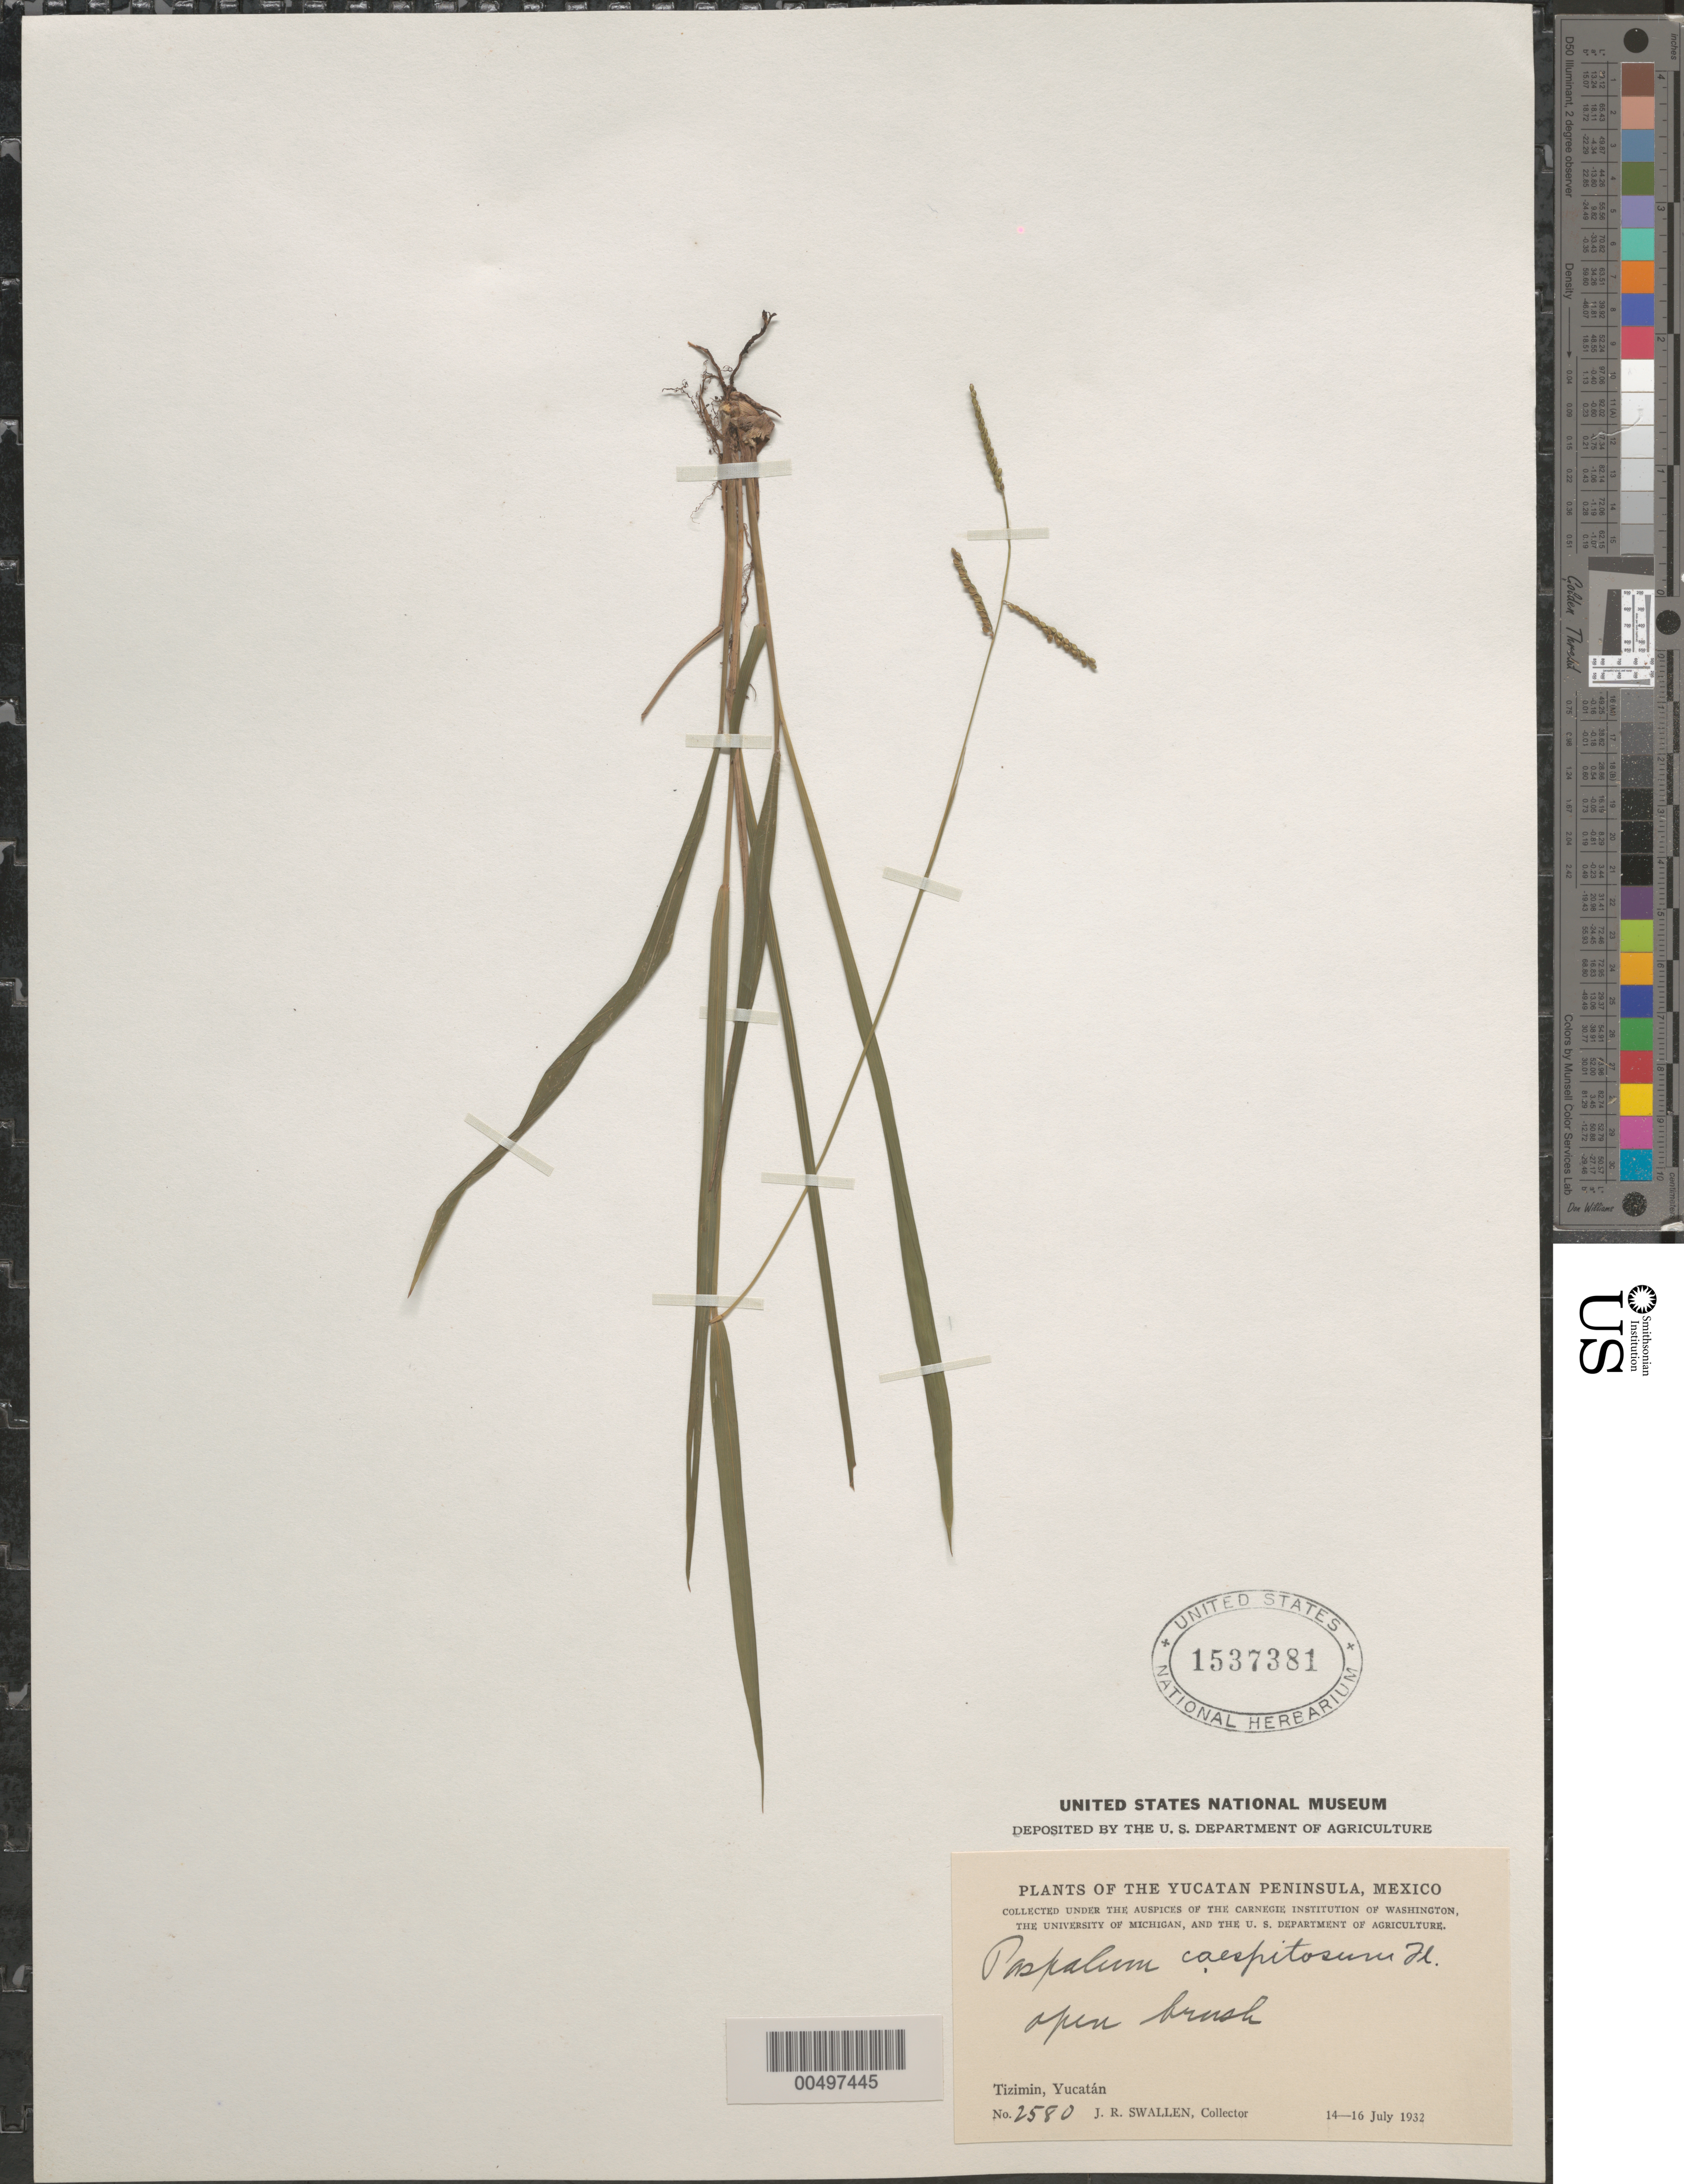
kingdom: Plantae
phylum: Tracheophyta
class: Liliopsida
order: Poales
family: Poaceae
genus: Paspalum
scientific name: Paspalum caespitosum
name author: Flüggé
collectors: J. R. Swallen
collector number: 2580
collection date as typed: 14 Jul 1932 to 16 Jul 1932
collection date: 1932-07-14/1932-07-16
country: Mexico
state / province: Yucatan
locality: Yucatan Peninsula, Tizimin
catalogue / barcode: US 1537381